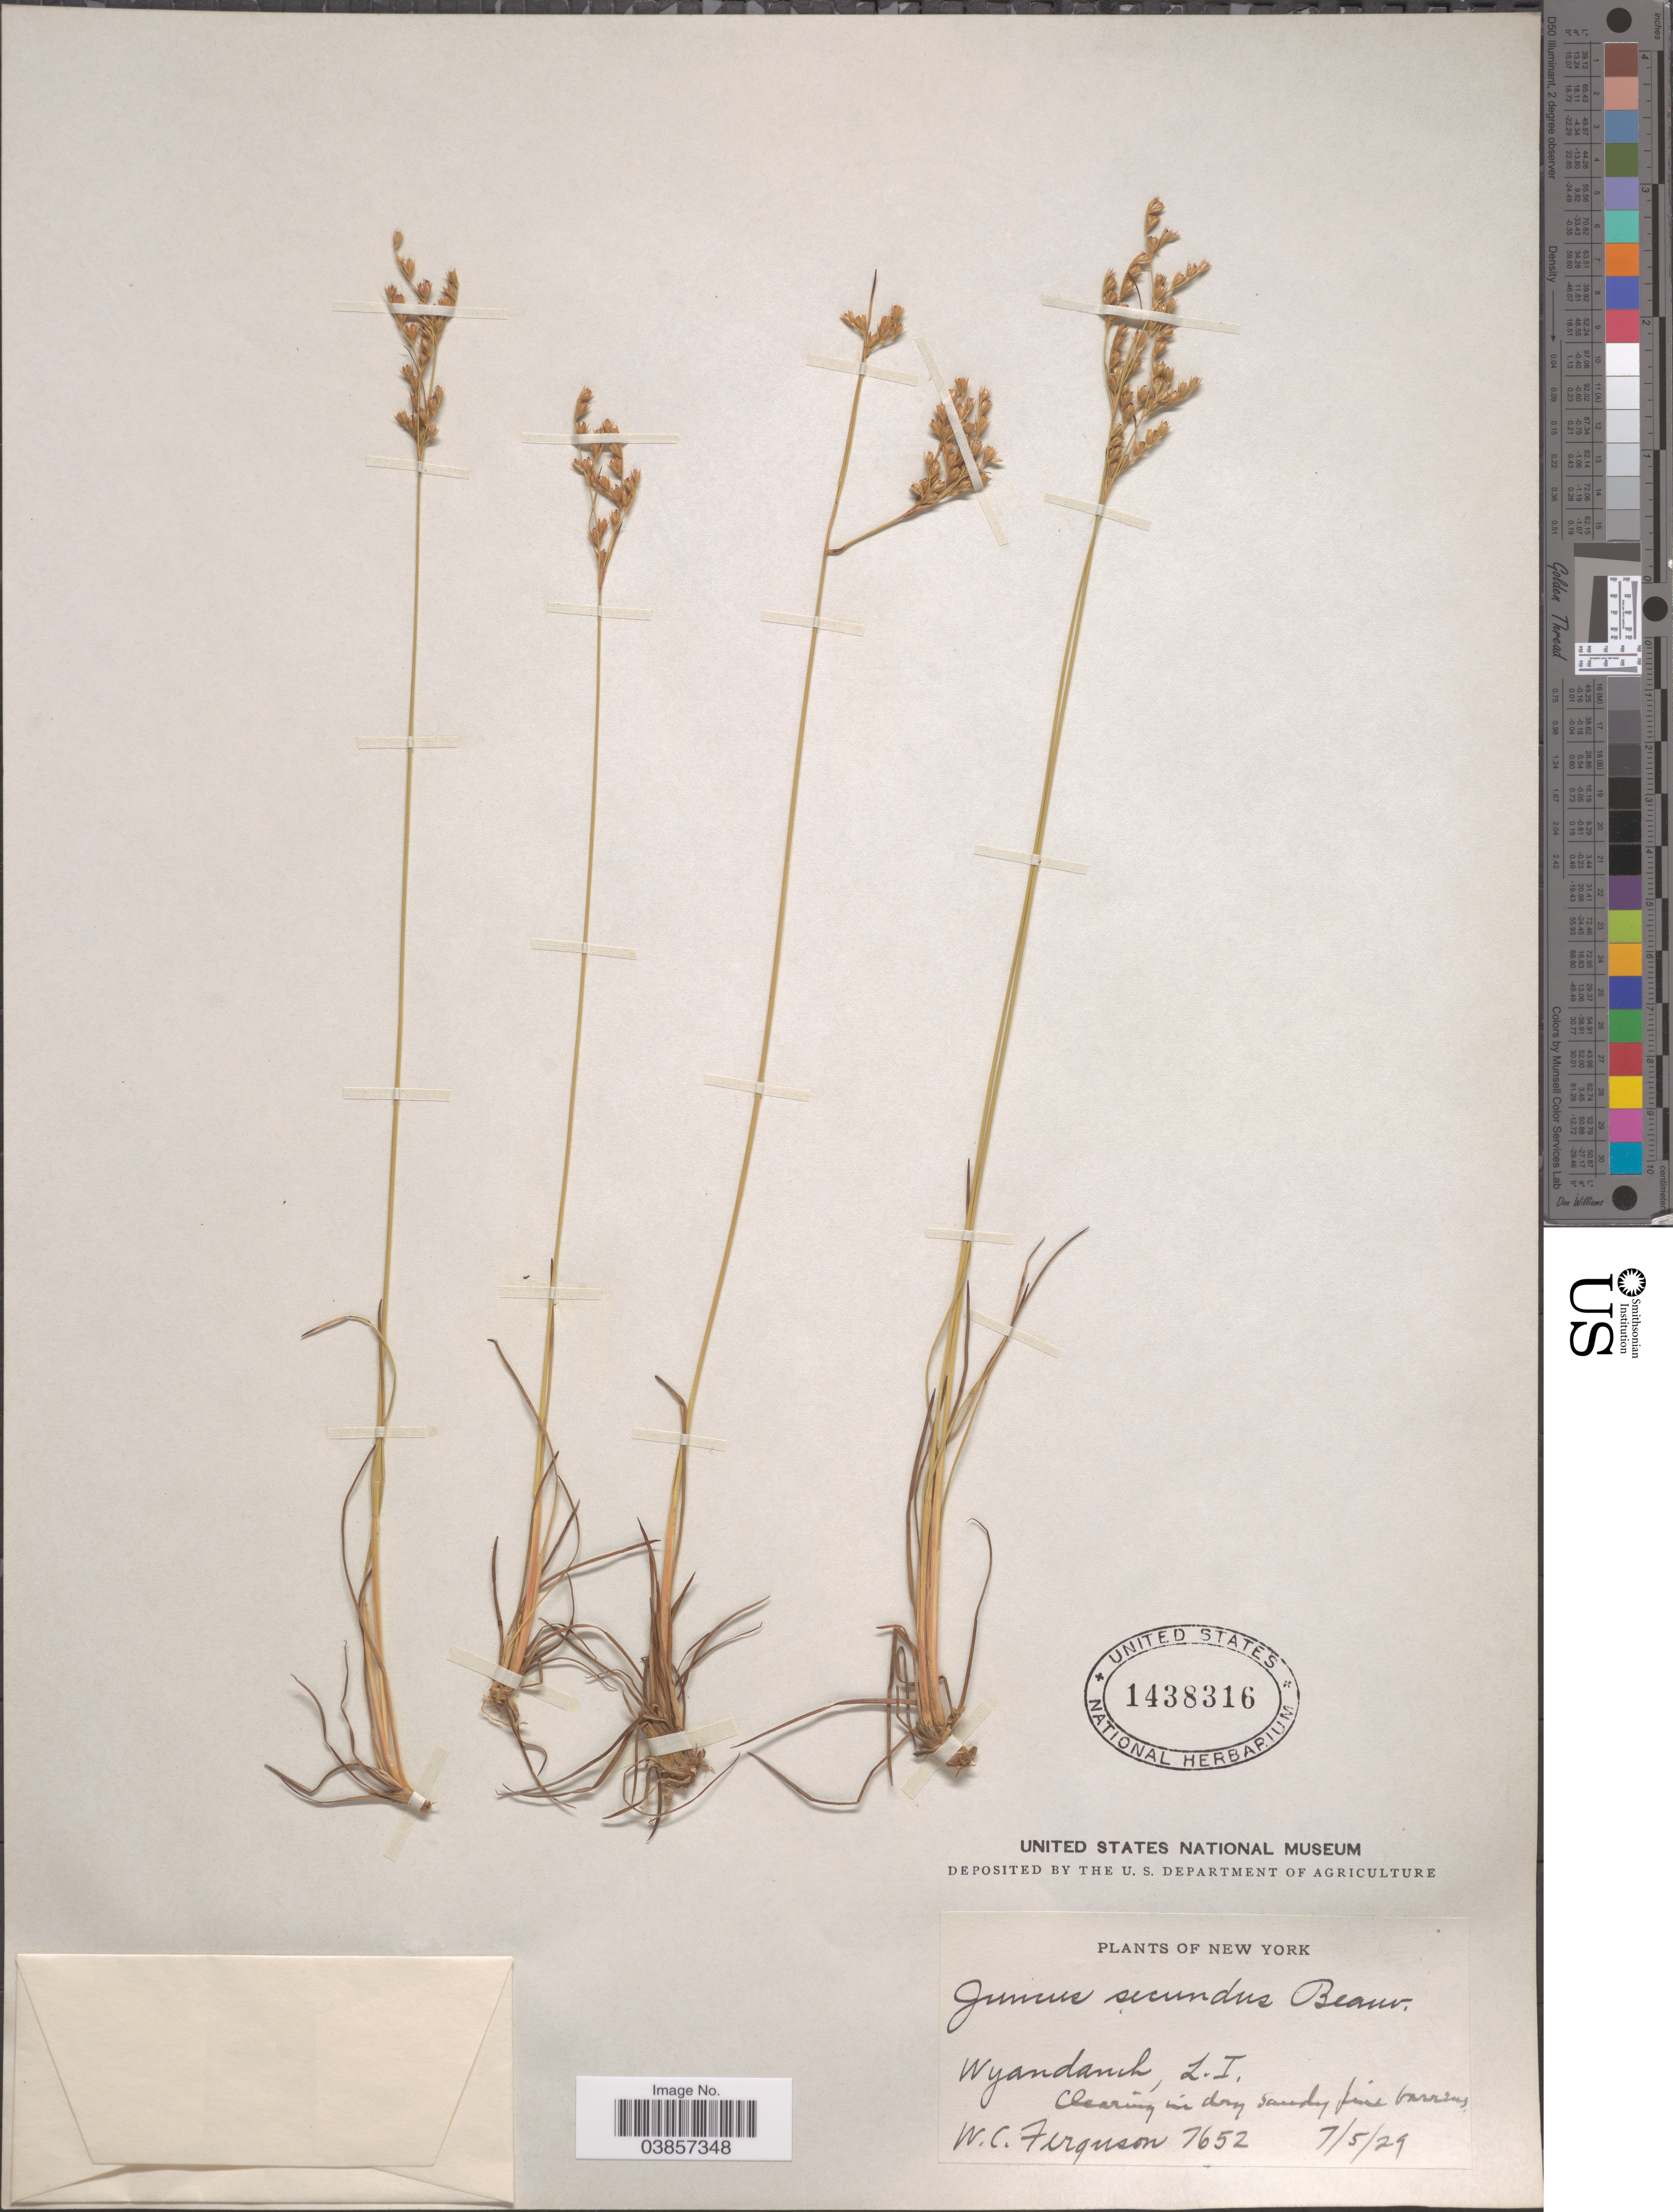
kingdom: Plantae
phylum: Tracheophyta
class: Liliopsida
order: Poales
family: Juncaceae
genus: Juncus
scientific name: Juncus secundus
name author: P. Beauv.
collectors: W. Ferguson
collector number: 7652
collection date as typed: Transcribed d/m/y: 5/7/29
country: United States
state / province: New York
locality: Wyandanch, L. I.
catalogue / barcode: US 1438316